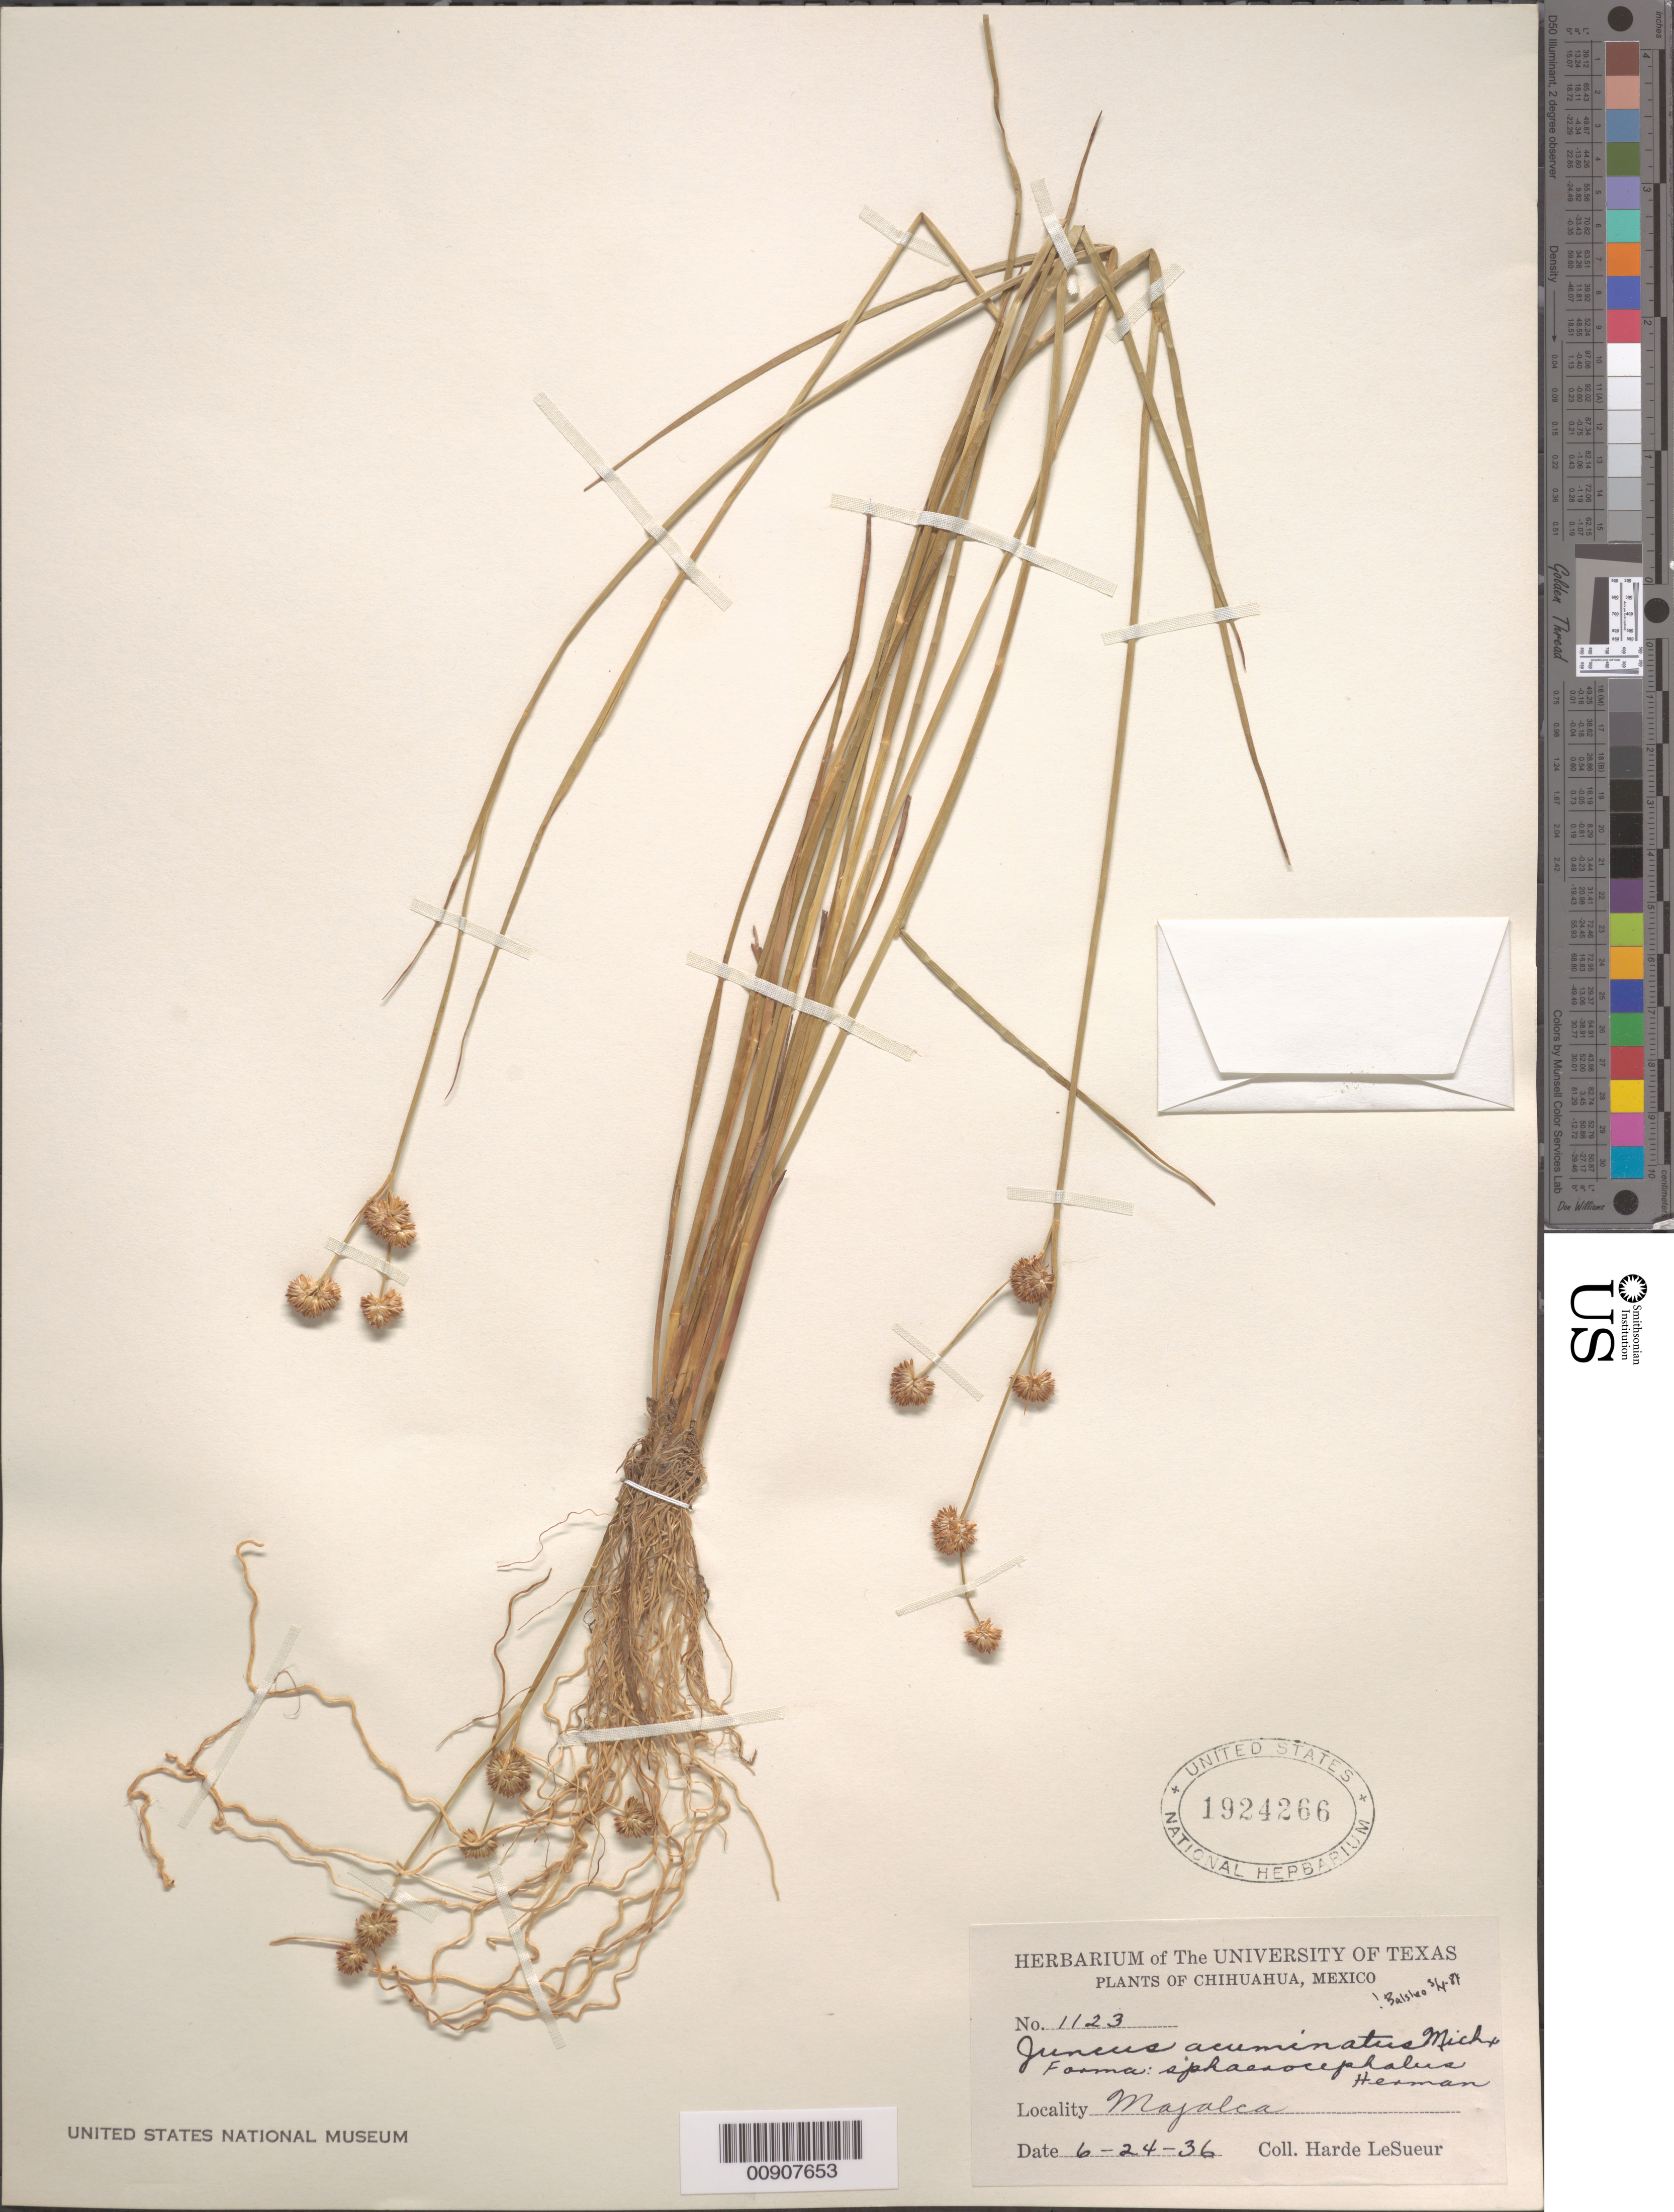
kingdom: Plantae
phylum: Tracheophyta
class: Liliopsida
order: Poales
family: Juncaceae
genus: Juncus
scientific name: Juncus acuminatus f. sphaerocephalus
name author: F.J. Herm.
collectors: D. H. LeSueur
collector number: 1123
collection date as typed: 24 Jun 1936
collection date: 1936-06-24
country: Mexico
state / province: Chihuahua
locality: Chihuahua: Majalca.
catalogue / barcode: US 1924266